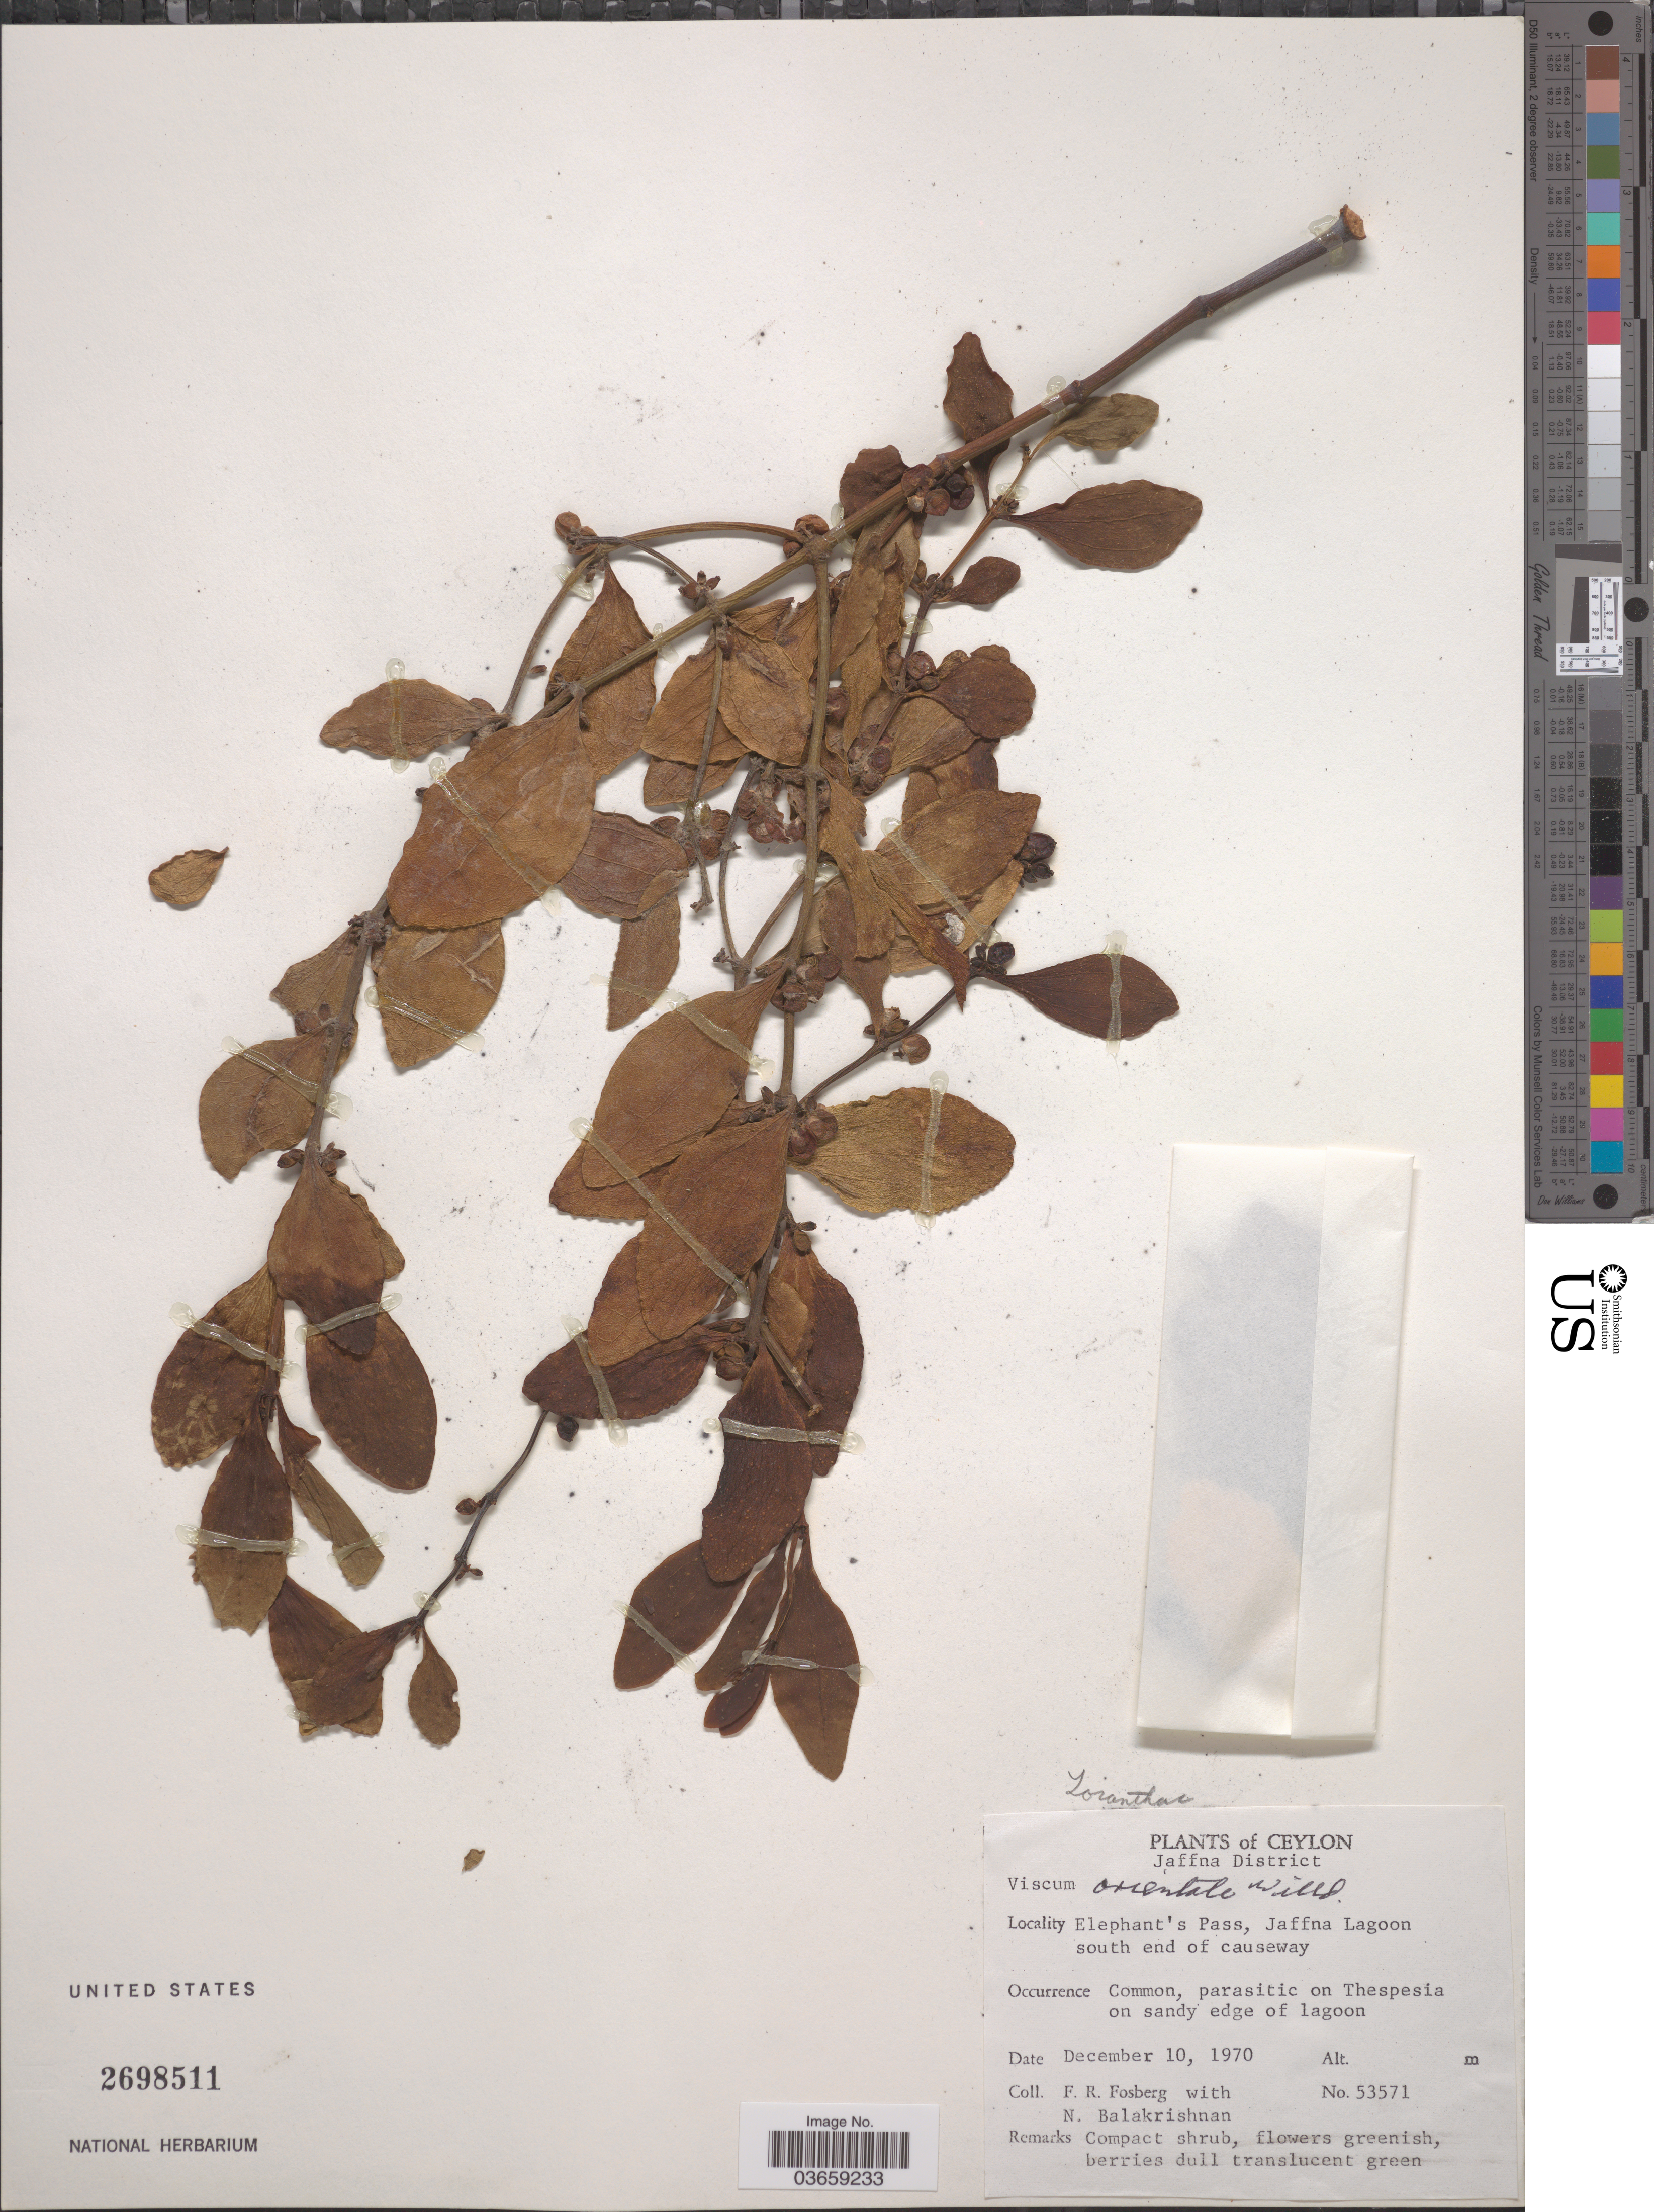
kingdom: Plantae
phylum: Tracheophyta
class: Magnoliopsida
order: Santalales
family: Viscaceae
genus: Viscum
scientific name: Viscum orientale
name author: DC.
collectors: F. R. Fosberg & N. Balakrishnan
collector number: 53571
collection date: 1970-12-10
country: Sri Lanka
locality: Ceylon. Jaffna District. Elephant's Pass, Jaffna Lagoon south end of causeway.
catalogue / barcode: US 2698511